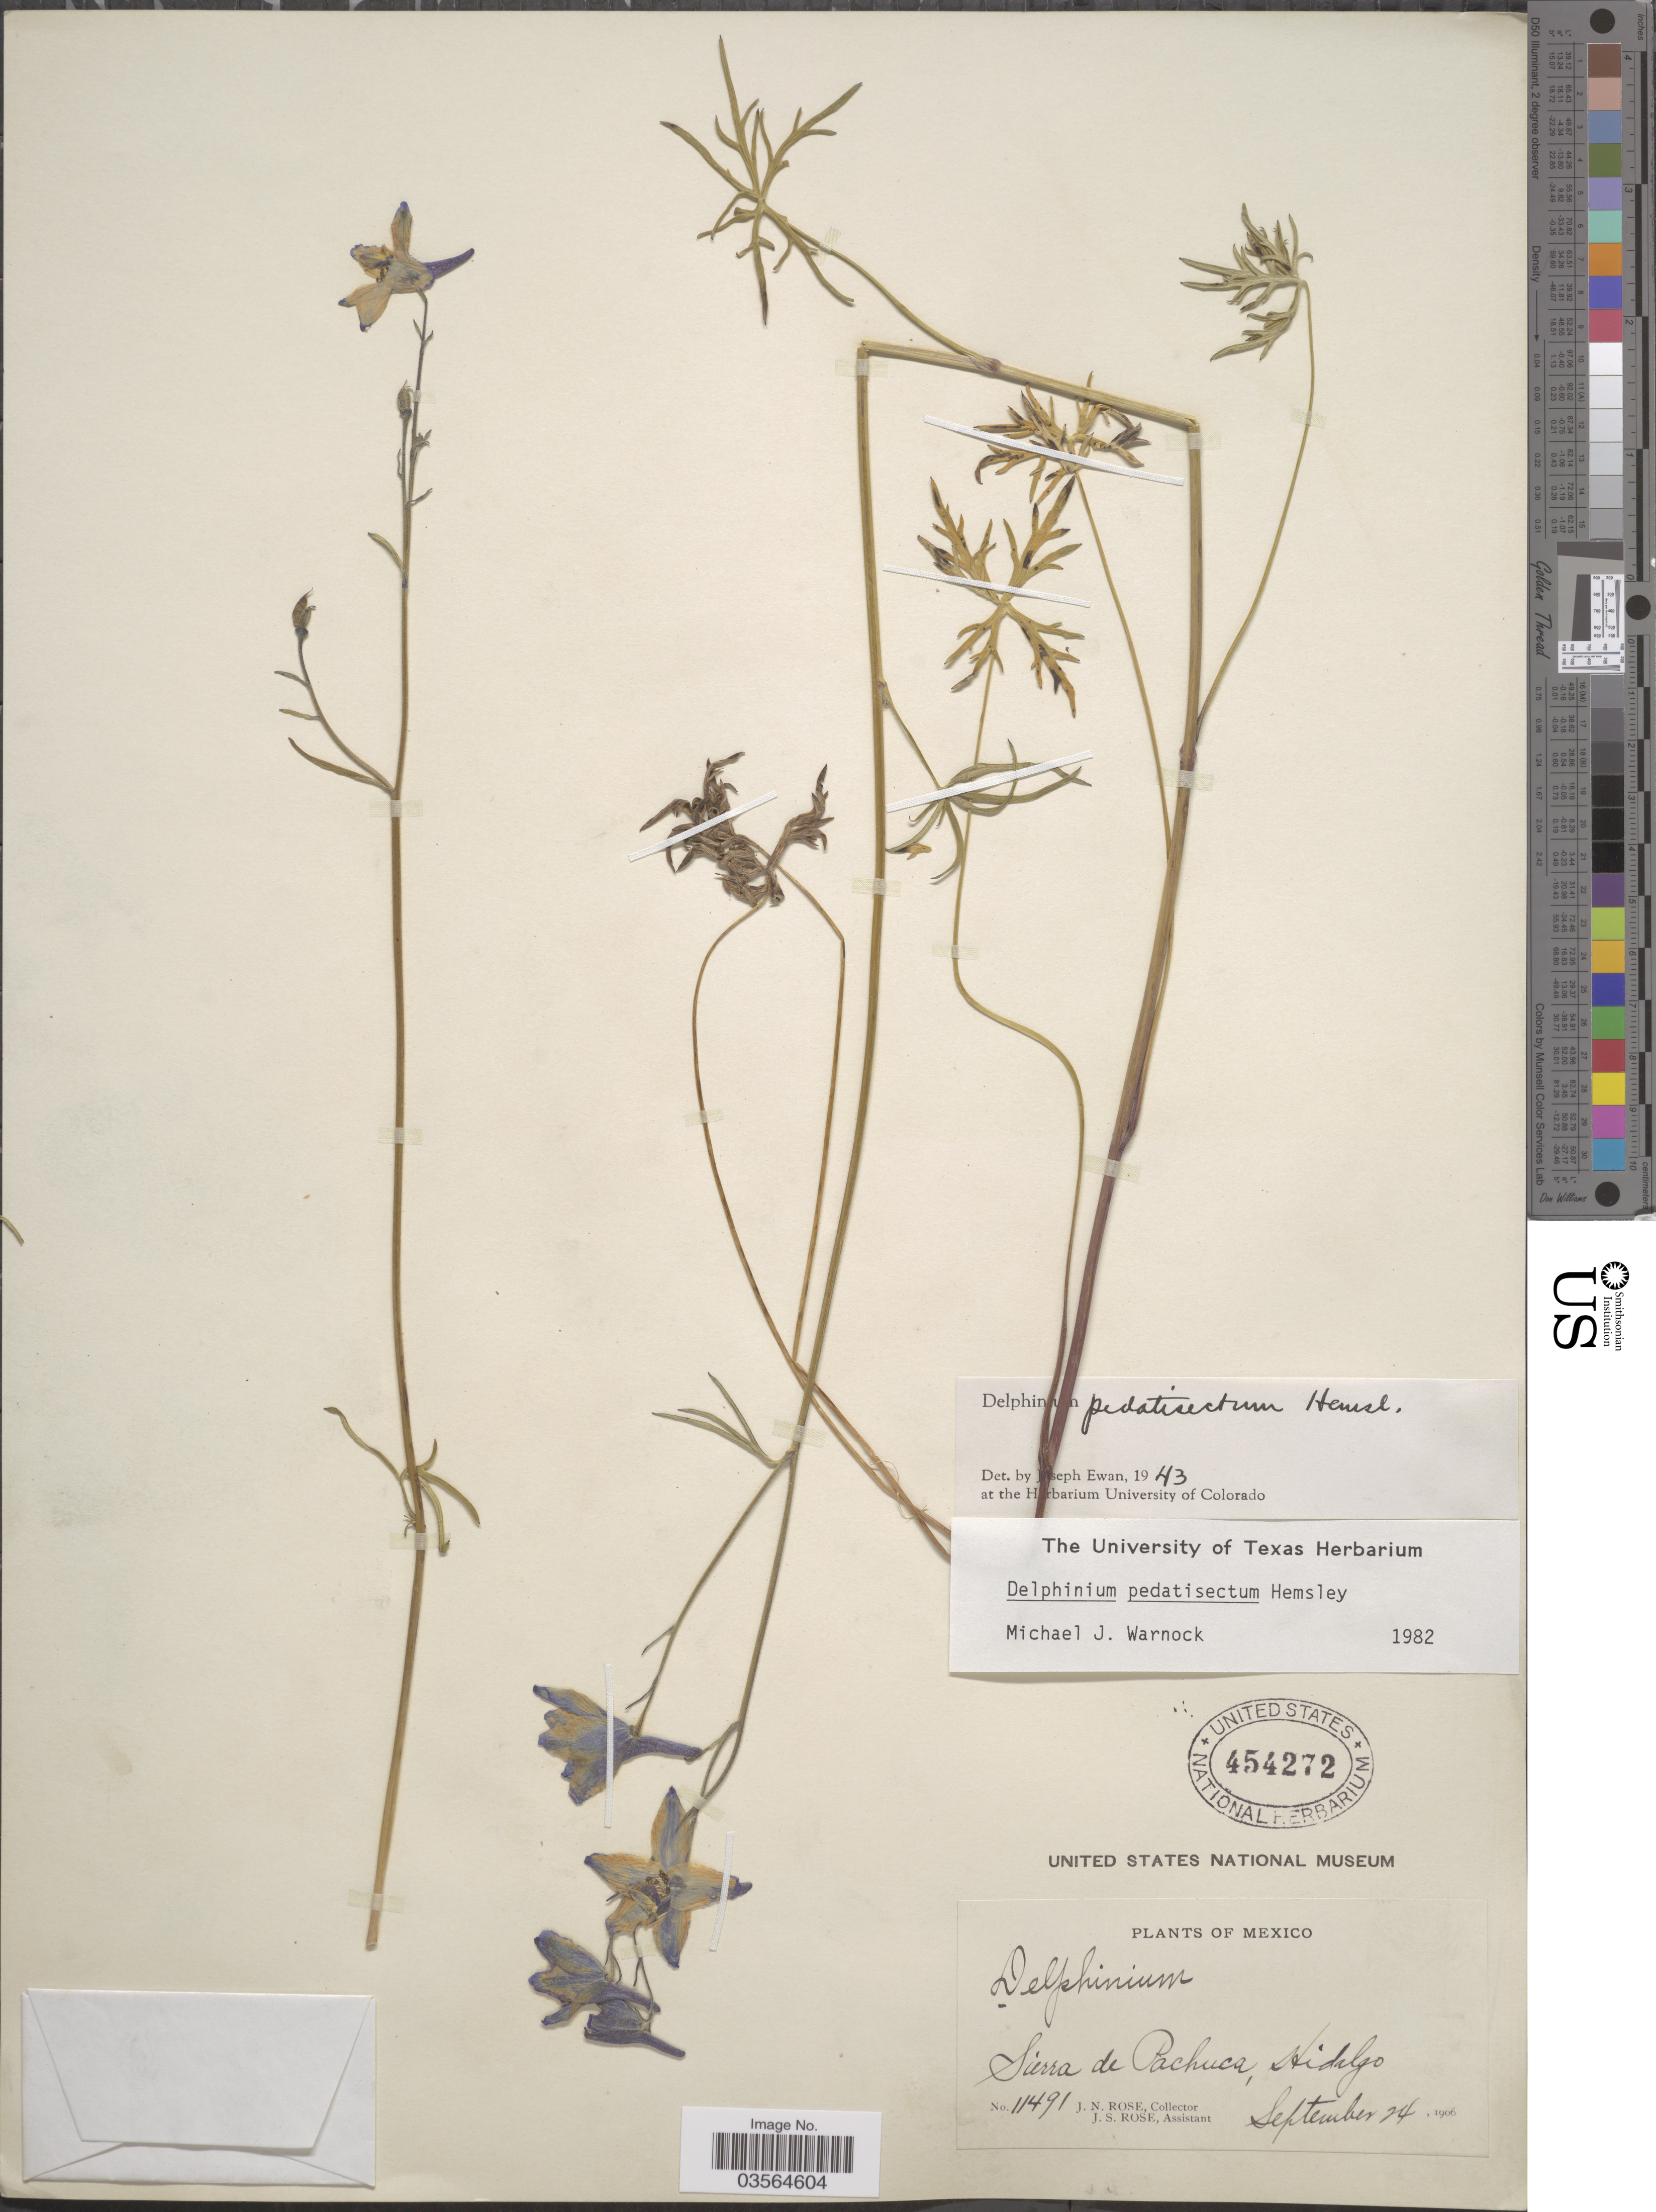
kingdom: Plantae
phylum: Tracheophyta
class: Magnoliopsida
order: Ranunculales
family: Ranunculaceae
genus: Delphinium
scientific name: Delphinium pedatisectum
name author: Hemsl.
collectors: J. N. Rose & J. S. Rose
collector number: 11491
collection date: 1906-09-24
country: Mexico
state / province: Hidalgo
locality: Sierra de Pachuca.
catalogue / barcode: US 454272